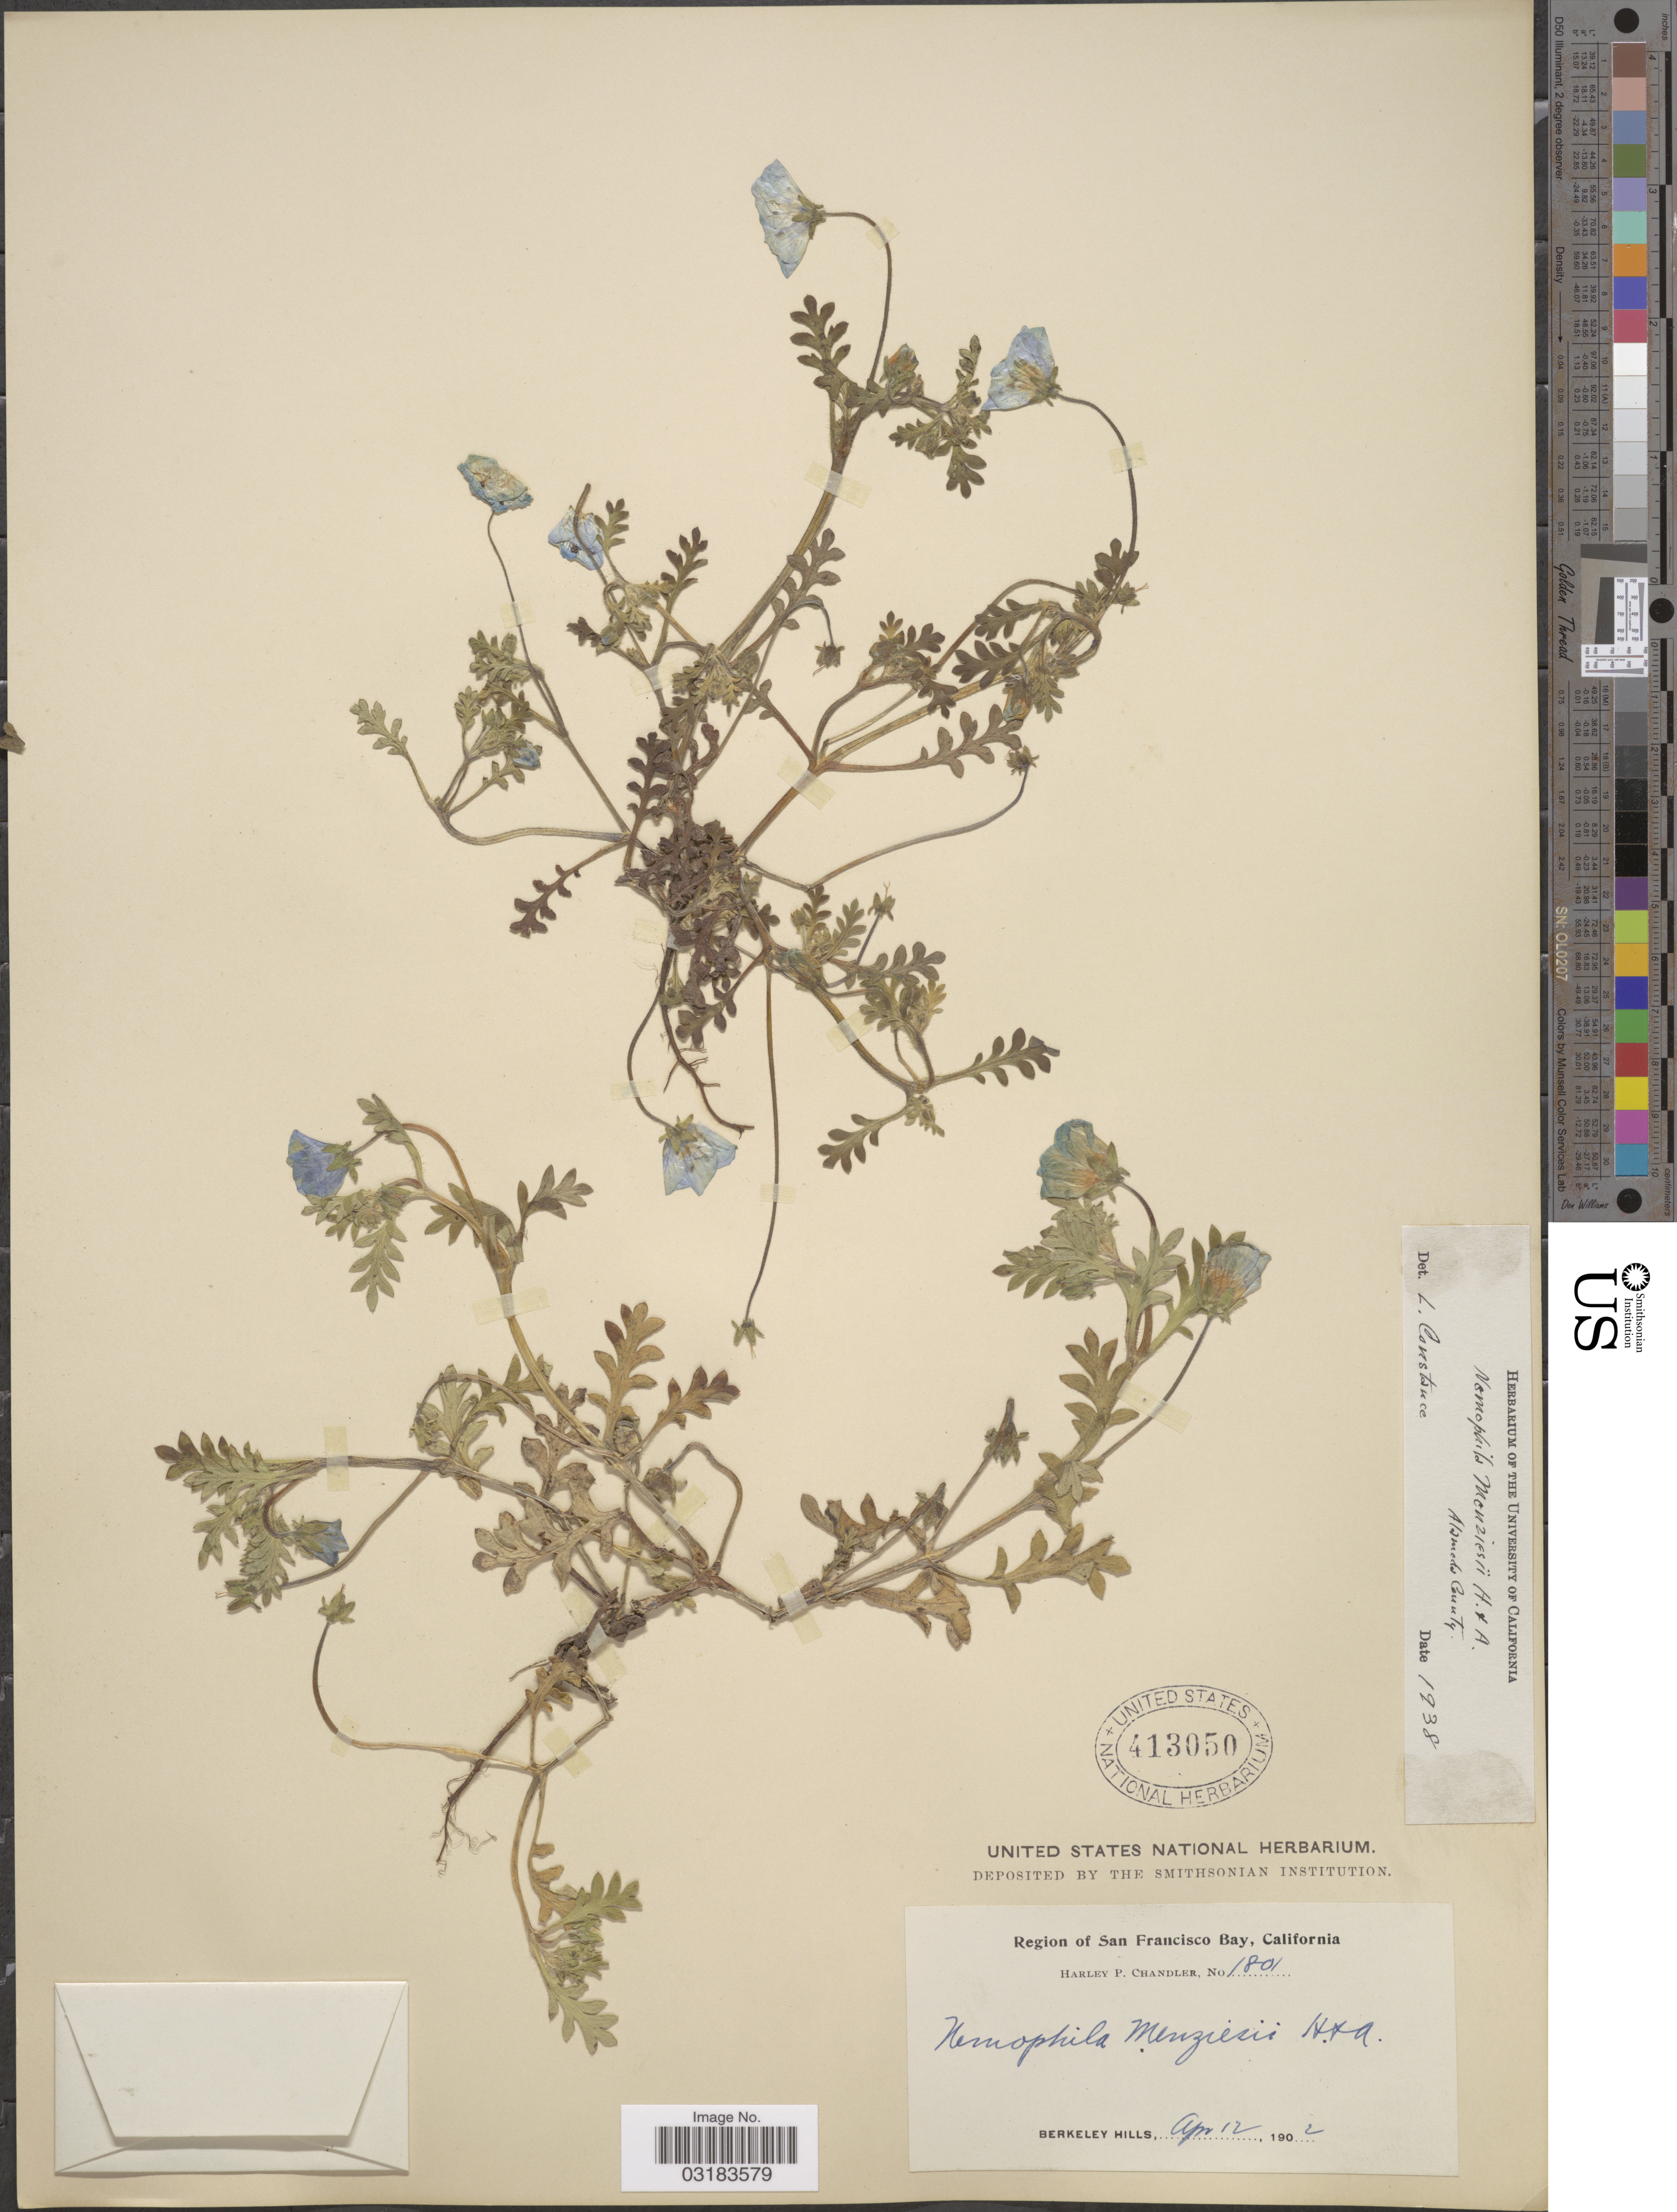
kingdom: Plantae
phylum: Tracheophyta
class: Magnoliopsida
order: Boraginales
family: Hydrophyllaceae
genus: Nemophila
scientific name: Nemophila menziesii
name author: Hook. & Arn.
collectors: H. Chandler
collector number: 1801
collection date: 1902-04-12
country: United States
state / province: California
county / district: San Francisco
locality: Region of San Francisco Ba. Berkeley Hills.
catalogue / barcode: US 413050